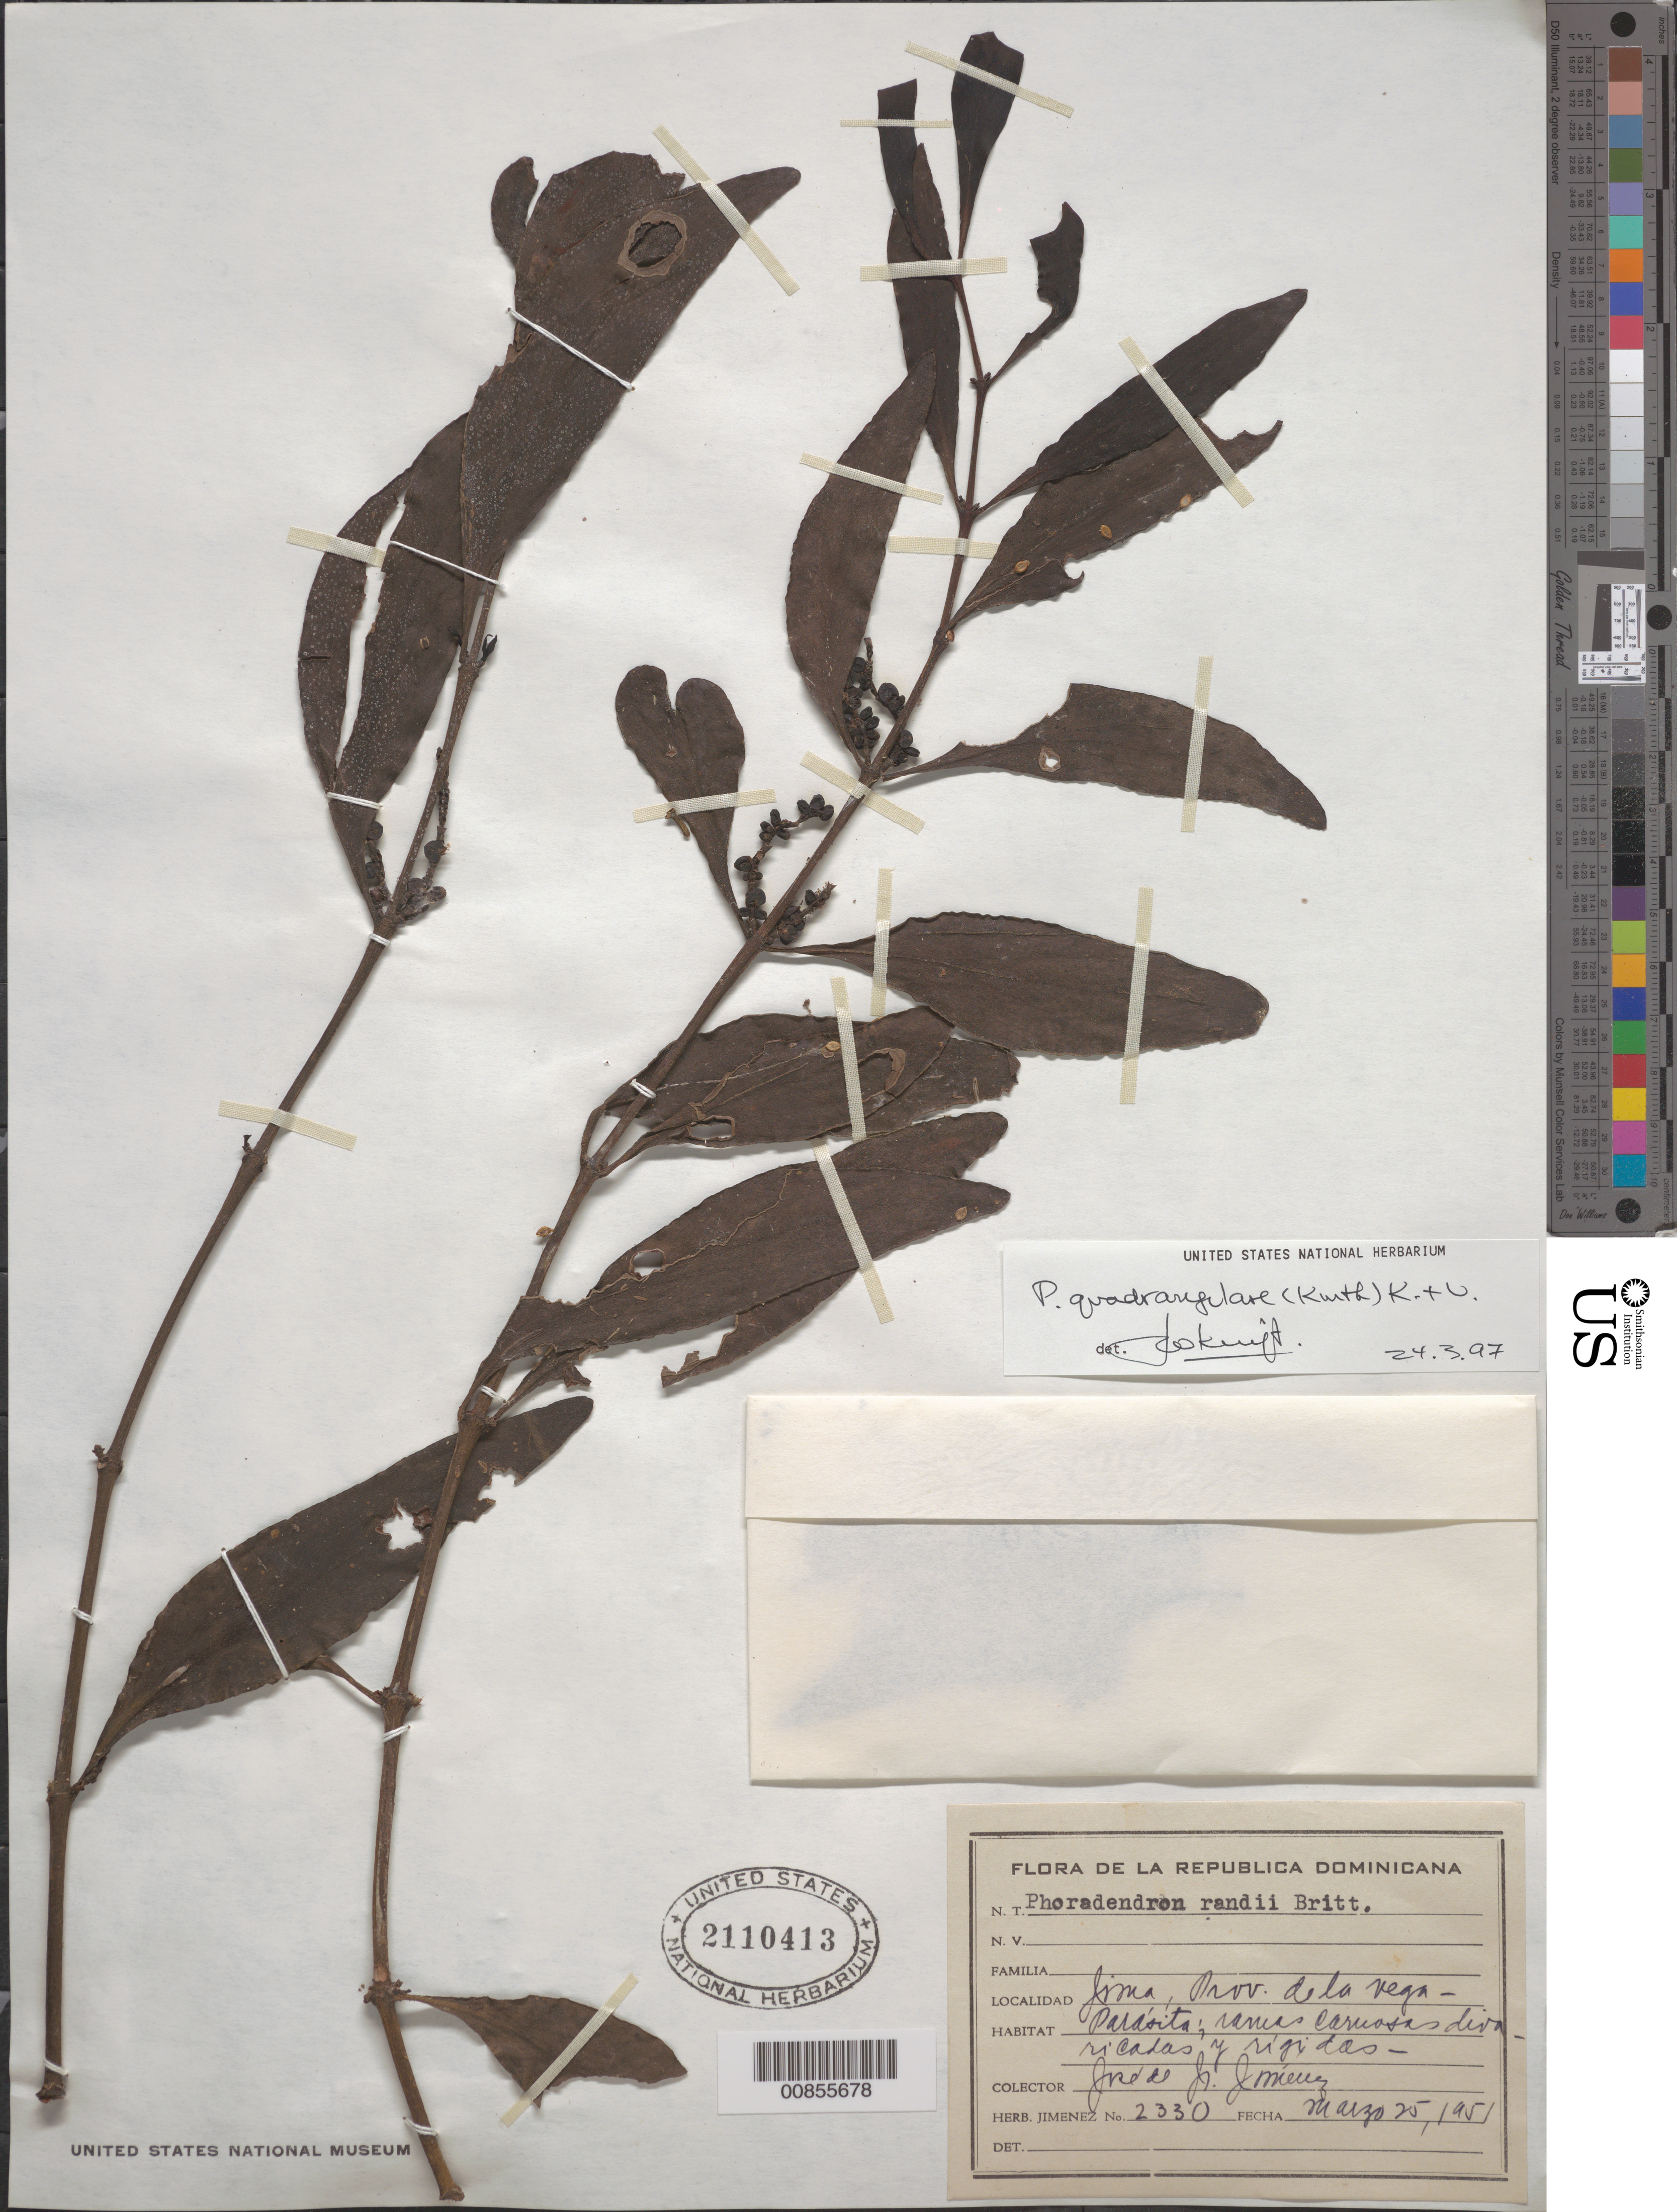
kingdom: Plantae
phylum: Tracheophyta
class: Magnoliopsida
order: Santalales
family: Viscaceae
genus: Phoradendron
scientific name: Phoradendron anceps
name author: (Spreng.) M. Gómez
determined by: Caraballo-Ortiz, Marcos A., (MISS), University of Mississippi (UNITED STATES)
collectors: J. J. Jiménez Almonte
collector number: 2330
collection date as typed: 25 Mar 1951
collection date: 1951-03-25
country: Dominican Republic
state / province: La Vega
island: Hispaniola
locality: Jima.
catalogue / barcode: US 2110413